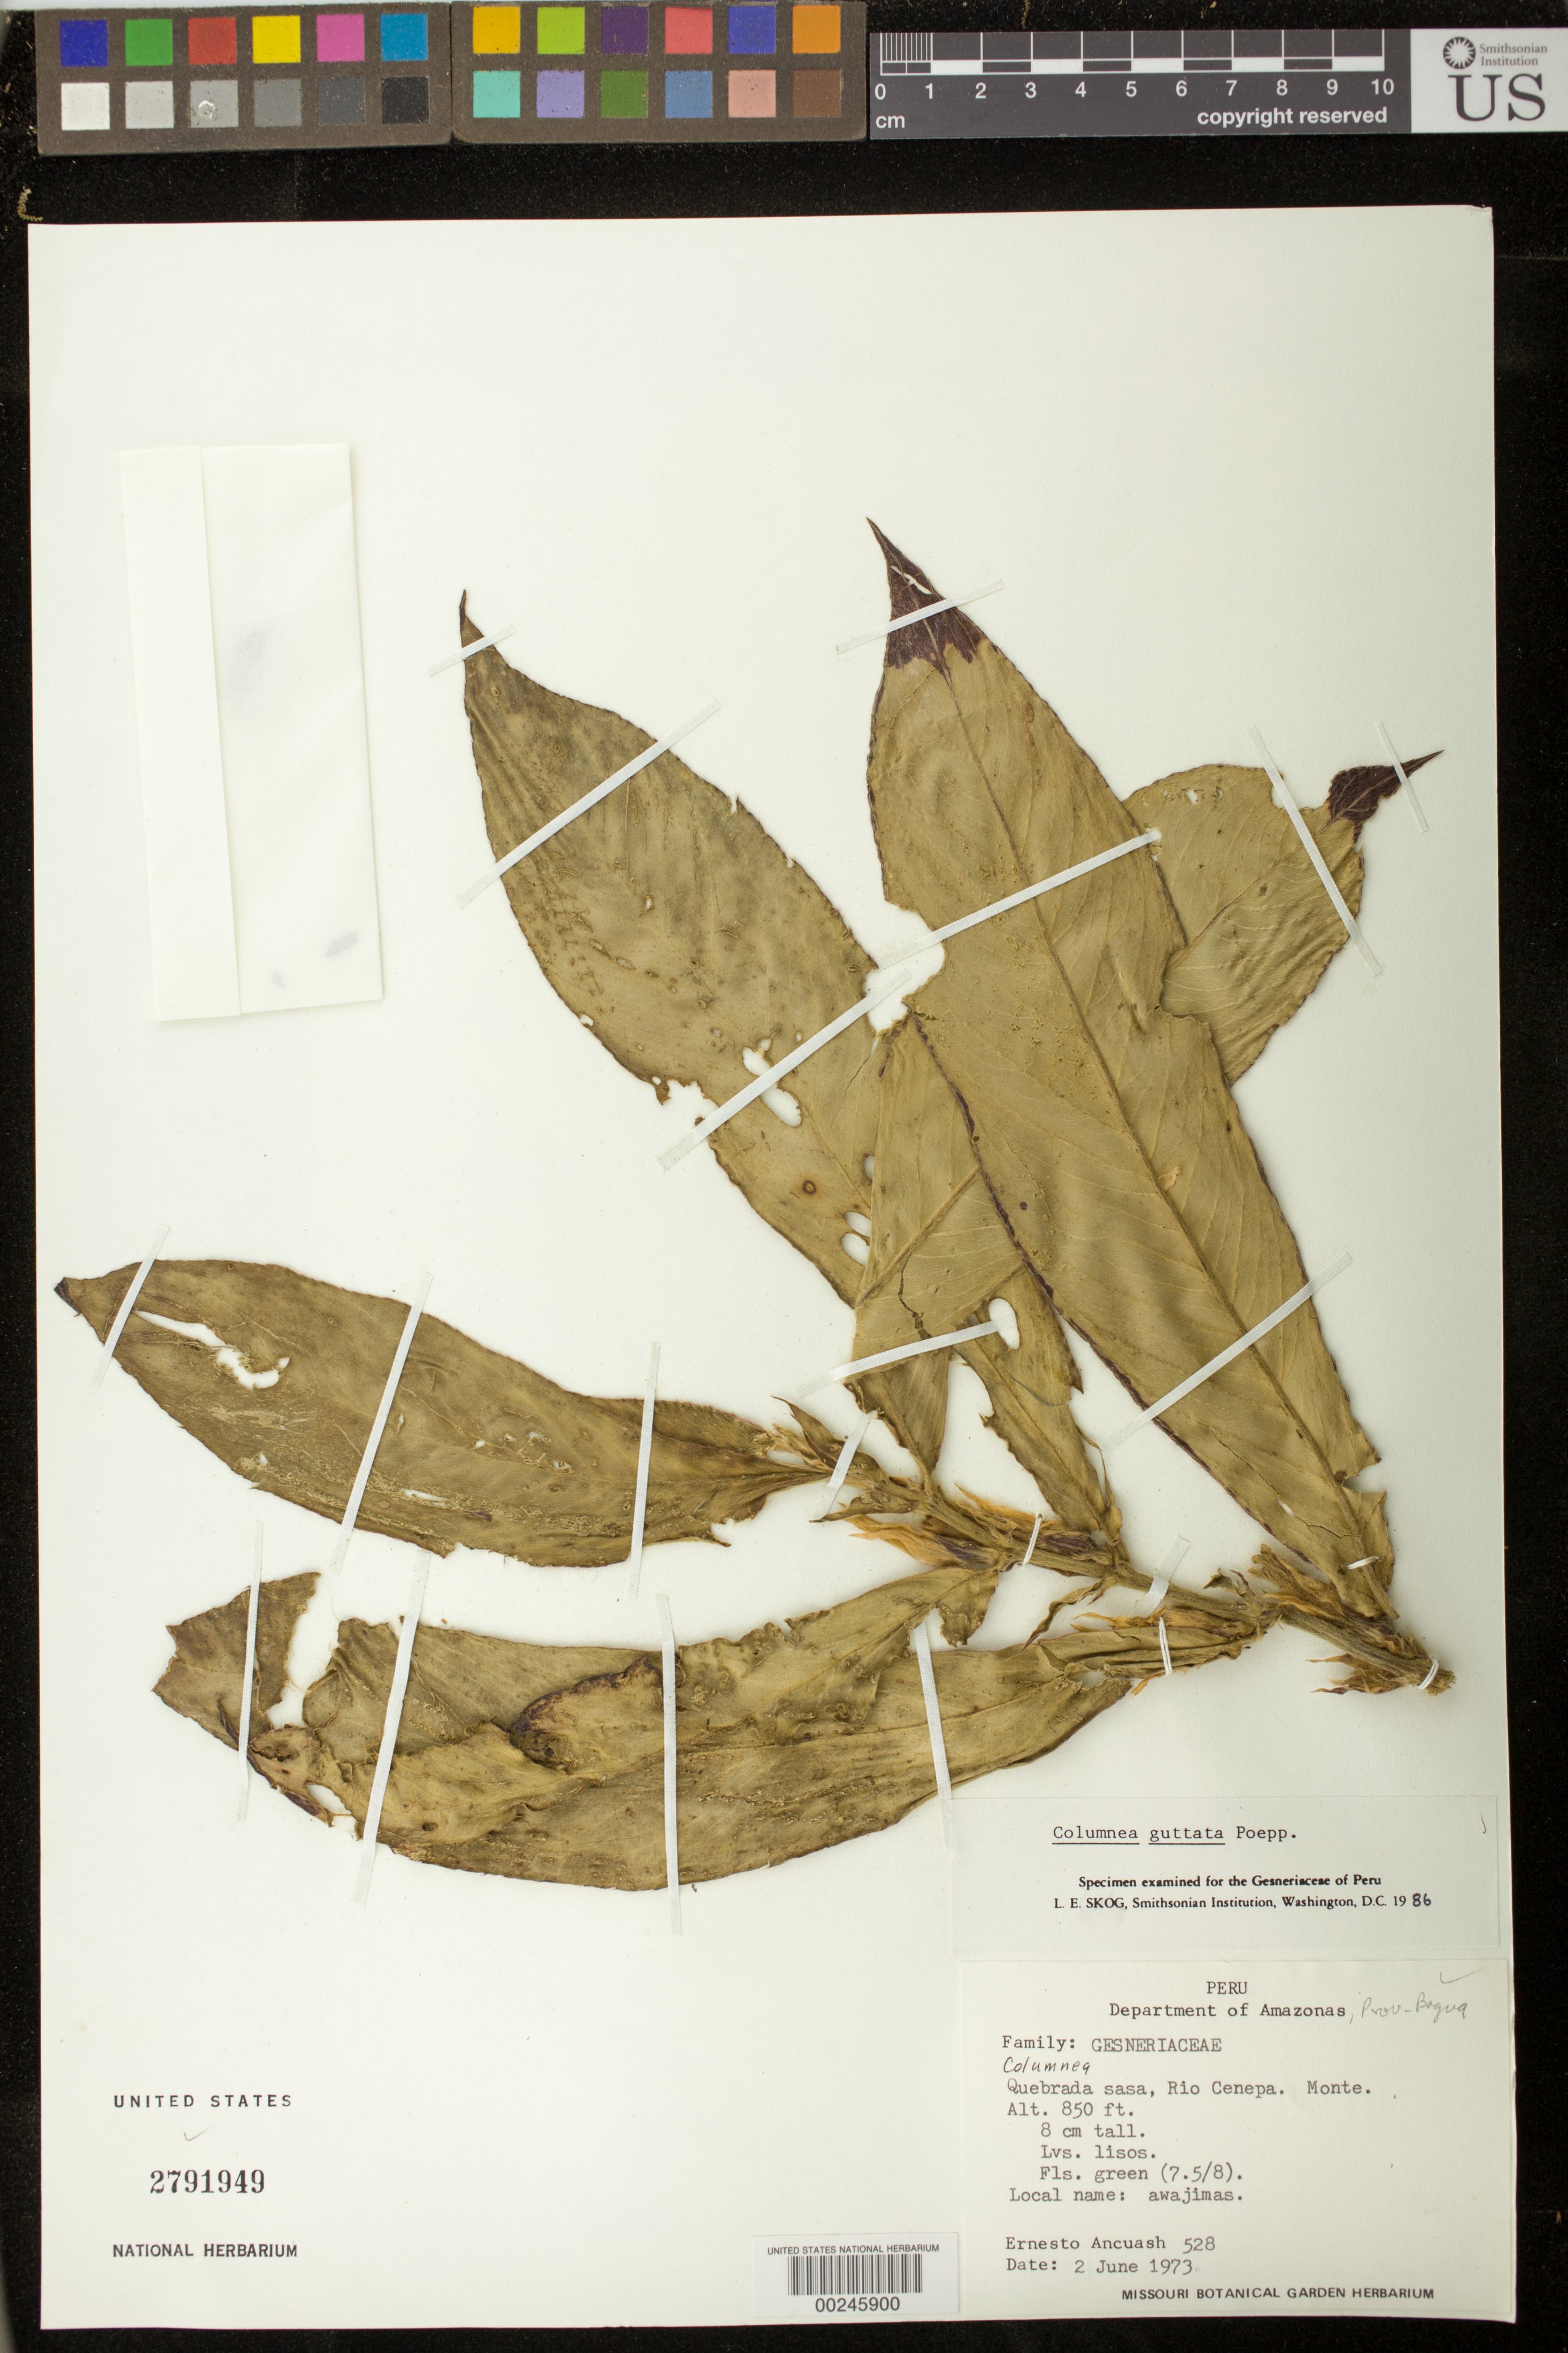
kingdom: Plantae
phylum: Tracheophyta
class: Magnoliopsida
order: Lamiales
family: Gesneriaceae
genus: Columnea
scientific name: Columnea guttata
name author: Poepp.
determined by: Skog, Laurence E.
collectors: E. Ancuash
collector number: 528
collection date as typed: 02 Jun 1973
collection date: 1973-06-02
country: Peru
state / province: Amazonas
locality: Quebrada sasa, Rio Cenepa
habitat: Monte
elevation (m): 259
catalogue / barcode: US 2791949